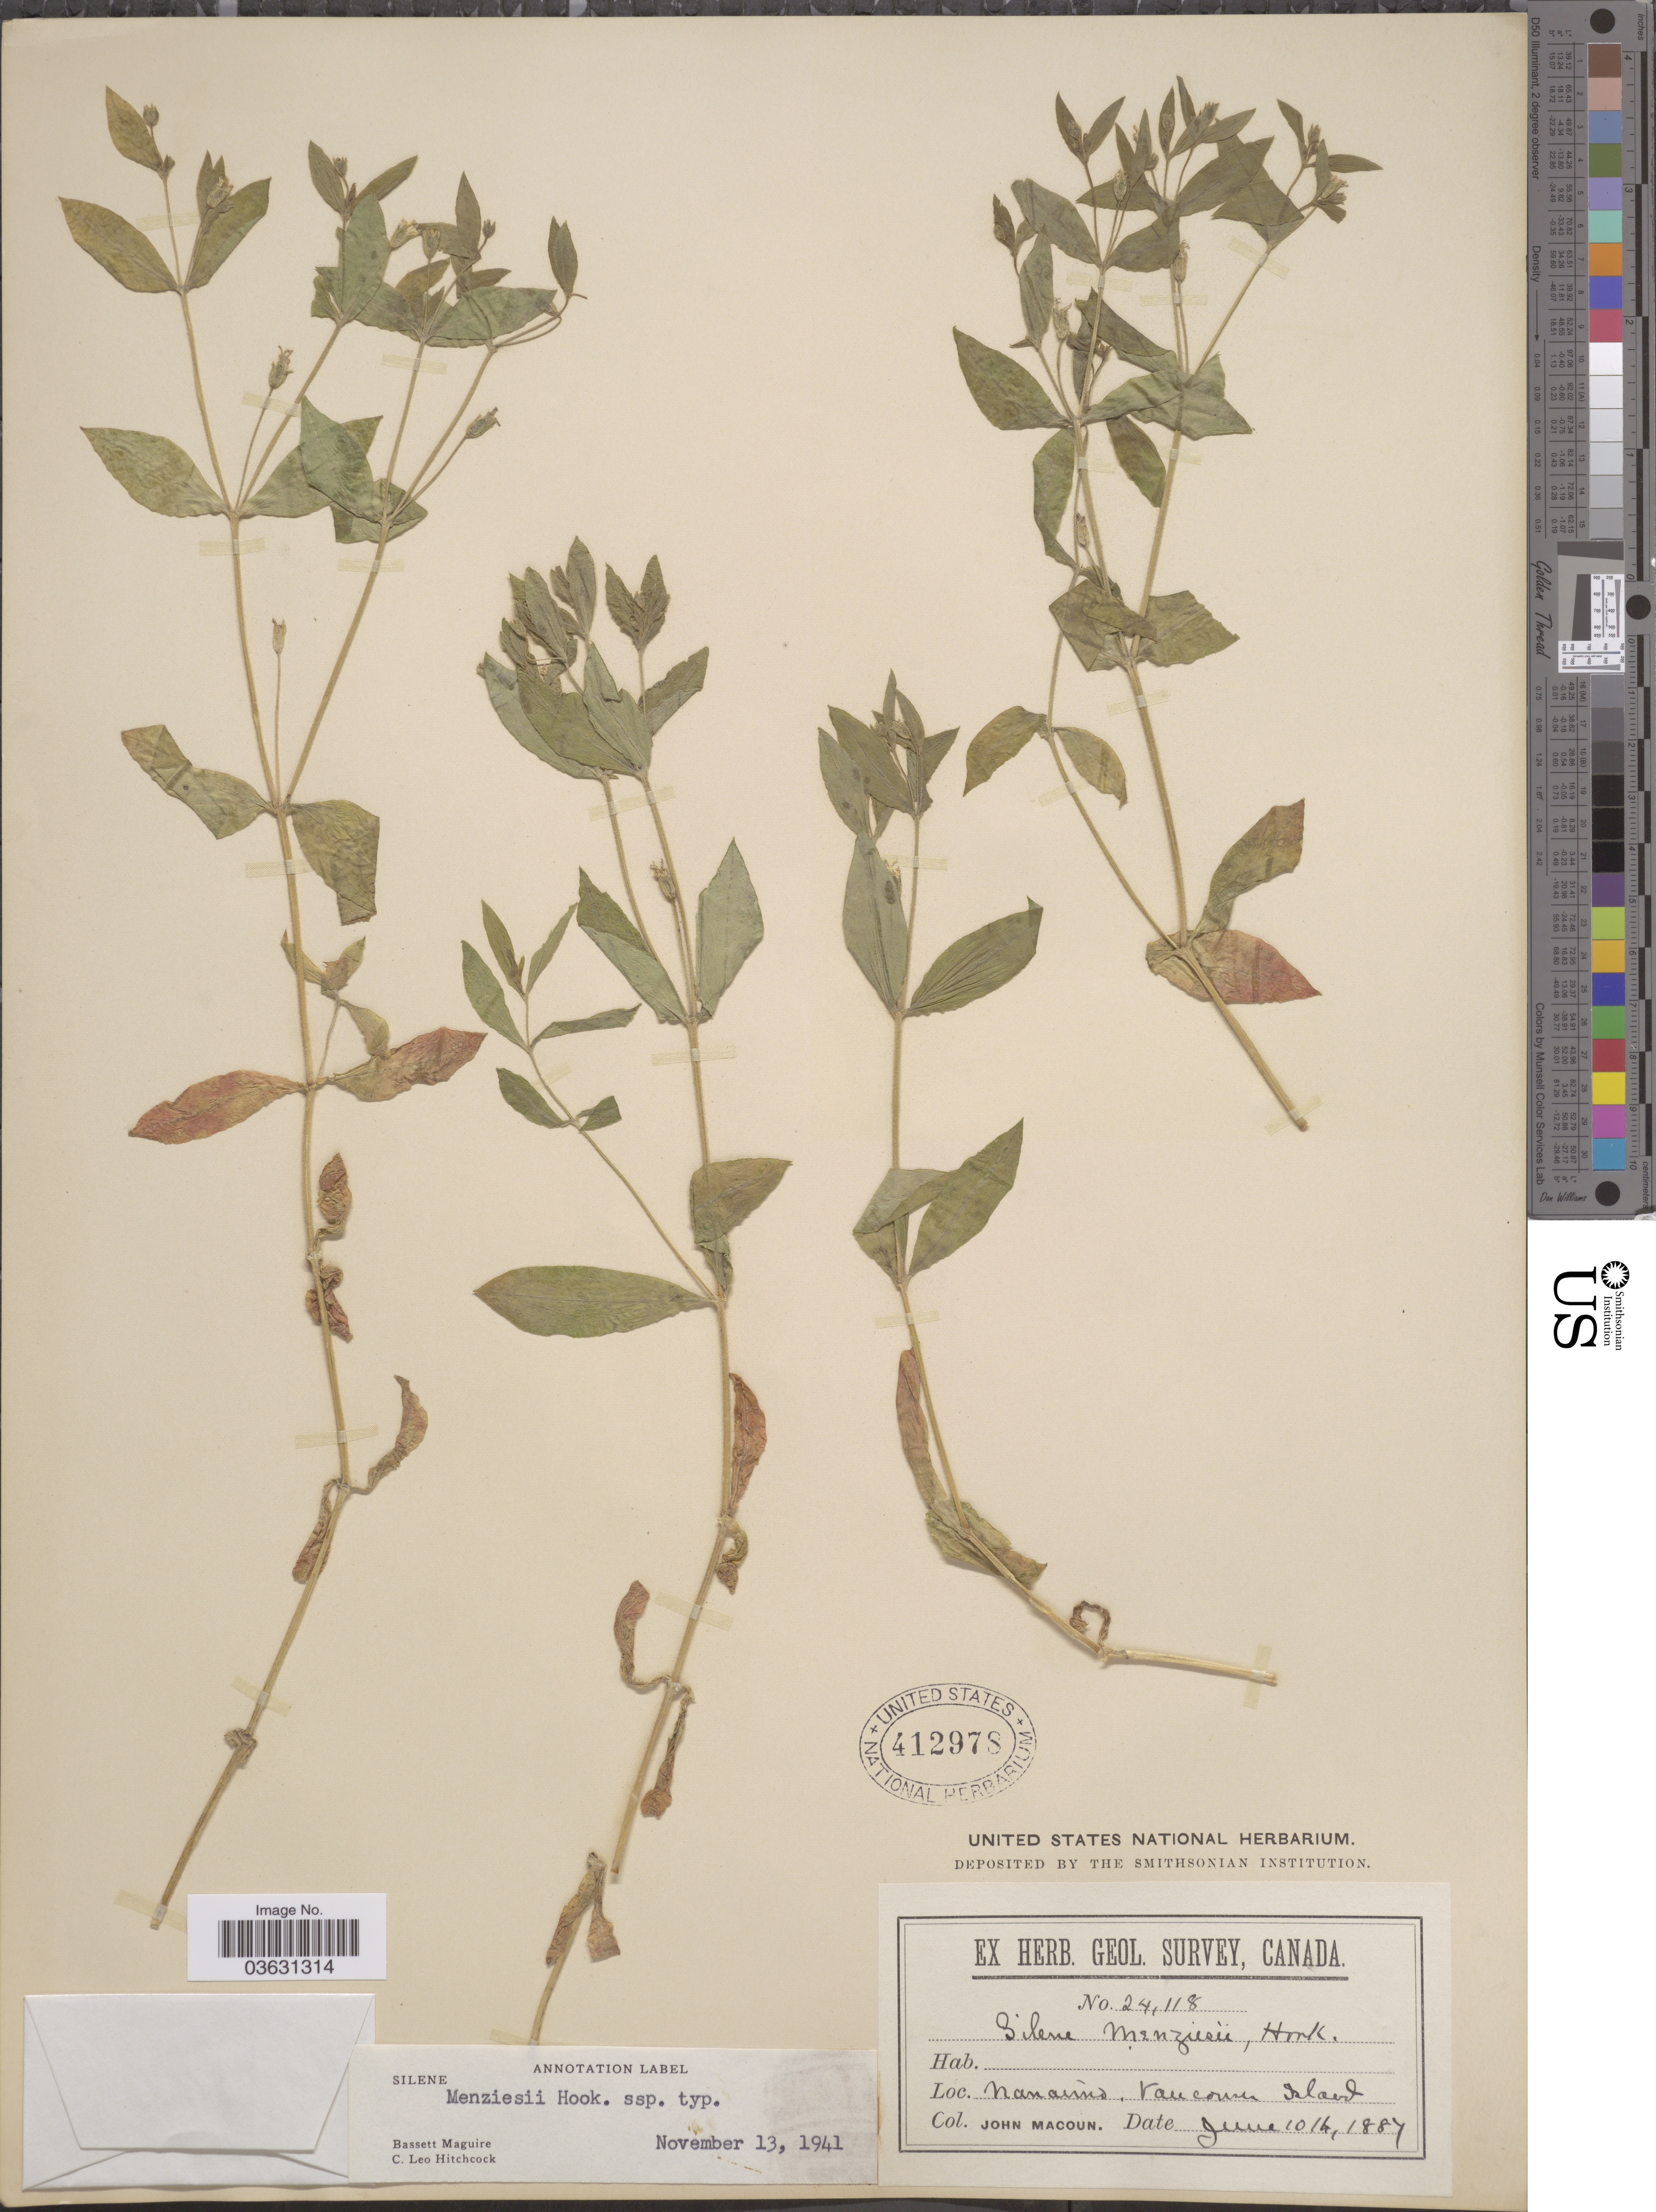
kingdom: Plantae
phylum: Tracheophyta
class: Magnoliopsida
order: Caryophyllales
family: Caryophyllaceae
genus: Silene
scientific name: Silene menziesii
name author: Hook.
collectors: J. Macoun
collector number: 24118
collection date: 1887-06-10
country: Canada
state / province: British Columbia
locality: Nanaimo. Vancouver Island.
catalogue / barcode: US 412978